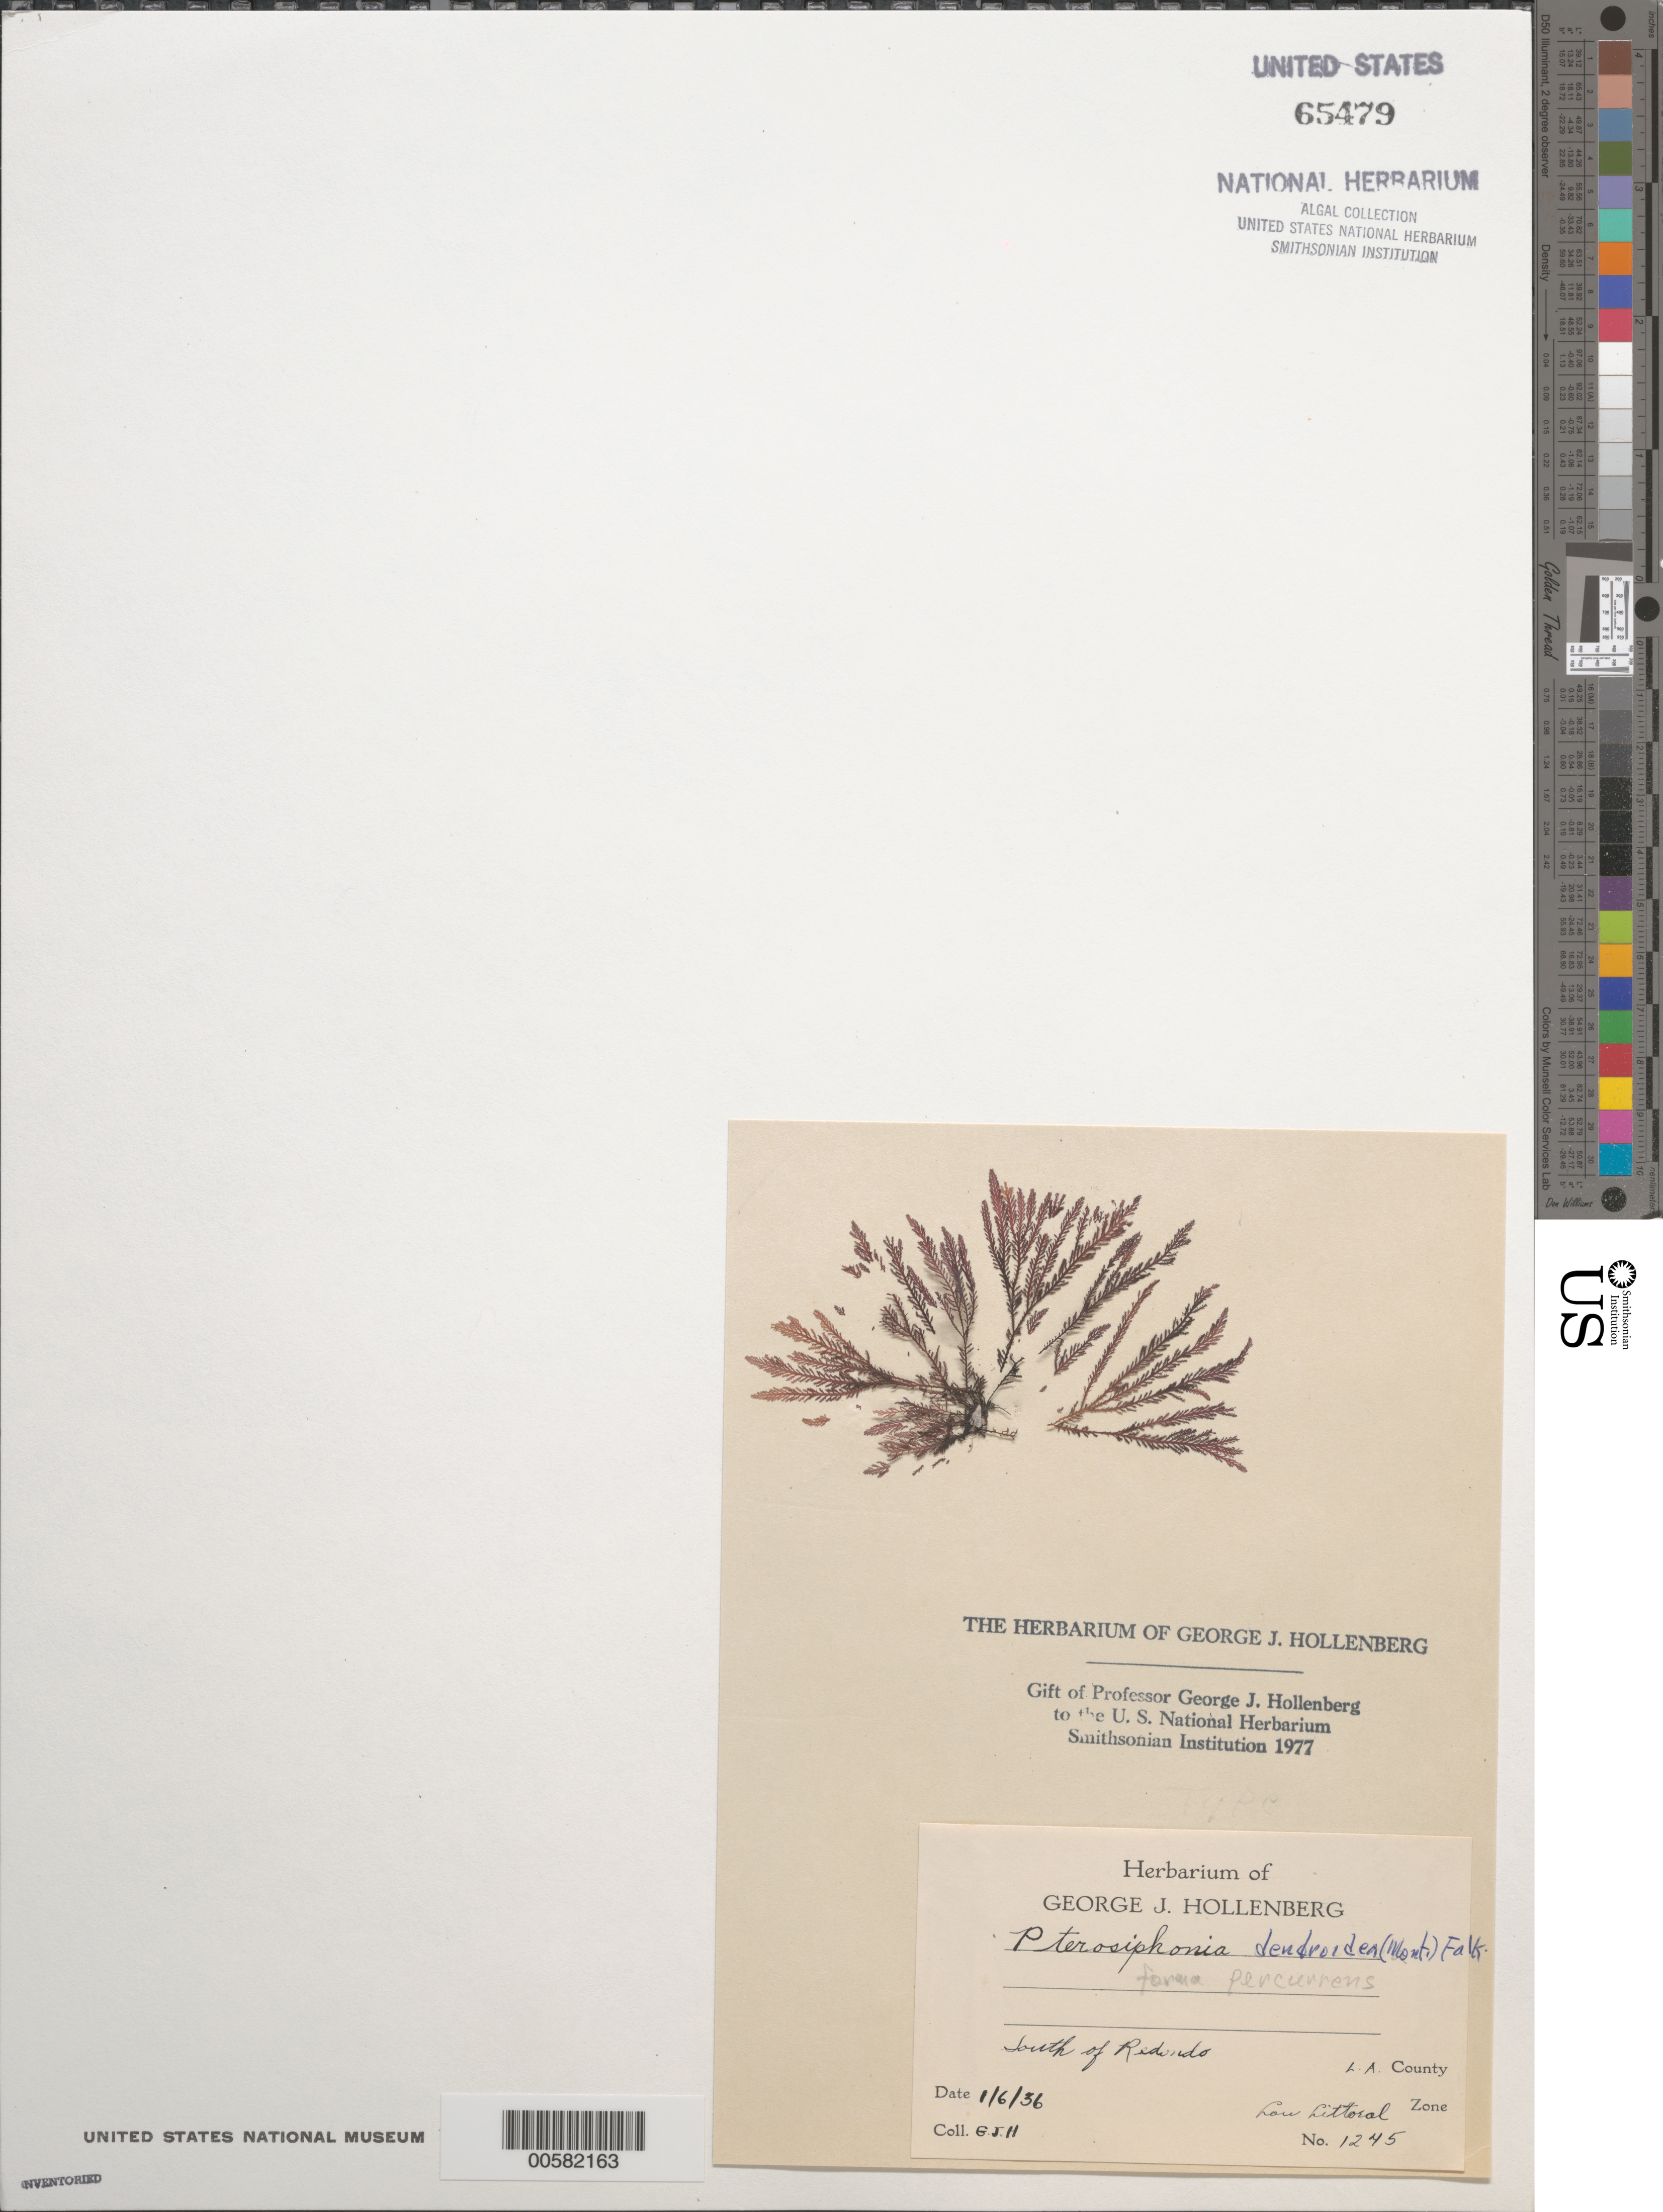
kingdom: Plantae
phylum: Rhodophyta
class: Florideophyceae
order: Ceramiales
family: Rhodomelaceae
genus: Symphyocladiella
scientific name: Symphyocladiella dendroidea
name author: (Montagne) Bustamante et al.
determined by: Algae name updating Project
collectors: G. Hollenberg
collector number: GJH 1245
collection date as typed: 06 Jan 1936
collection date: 1936-01-06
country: United States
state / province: California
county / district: Los Angeles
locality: South of Redondo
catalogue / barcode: US 65479